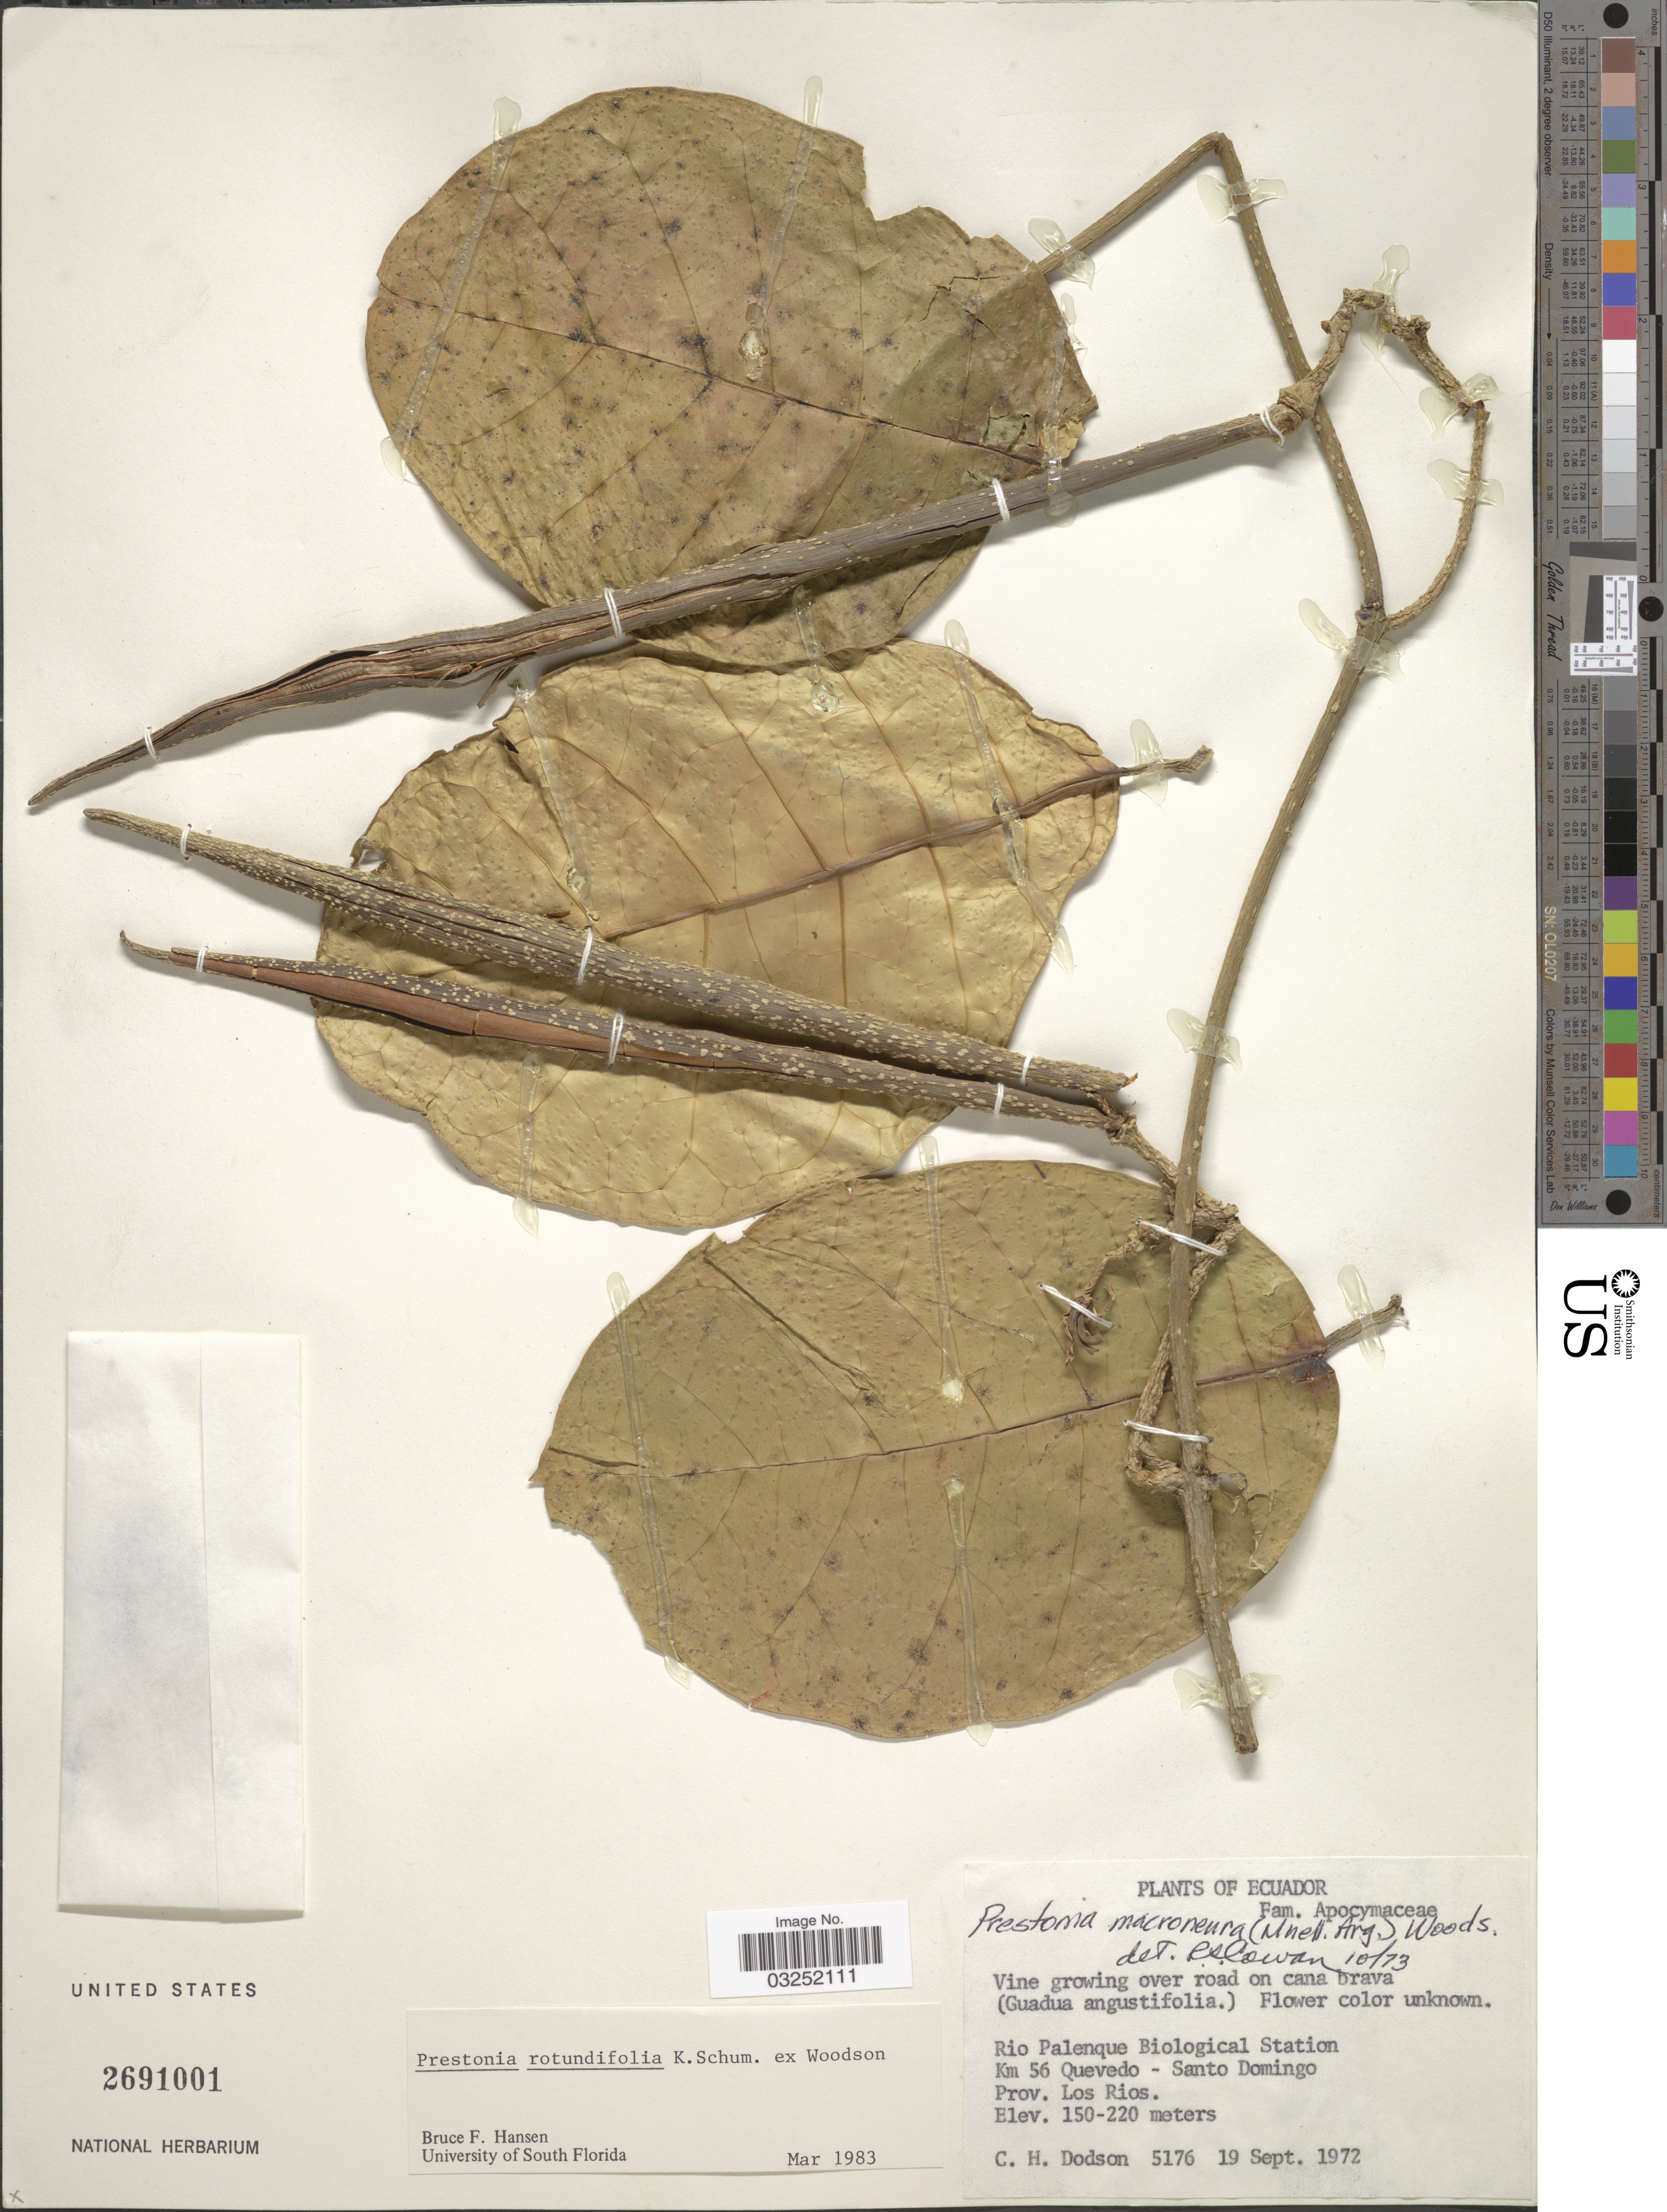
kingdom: Plantae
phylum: Tracheophyta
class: Magnoliopsida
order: Gentianales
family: Apocynaceae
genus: Prestonia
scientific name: Prestonia rotundifolia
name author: K. Schum. ex Woodson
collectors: C. H. Dodson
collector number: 5176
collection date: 1972-09-19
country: Ecuador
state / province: Los Ríos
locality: Rio Palenque Biological Station, Km 56 Quevedo - Santo Domingo, Prov. Los Rios.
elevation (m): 150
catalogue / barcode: US 2691001